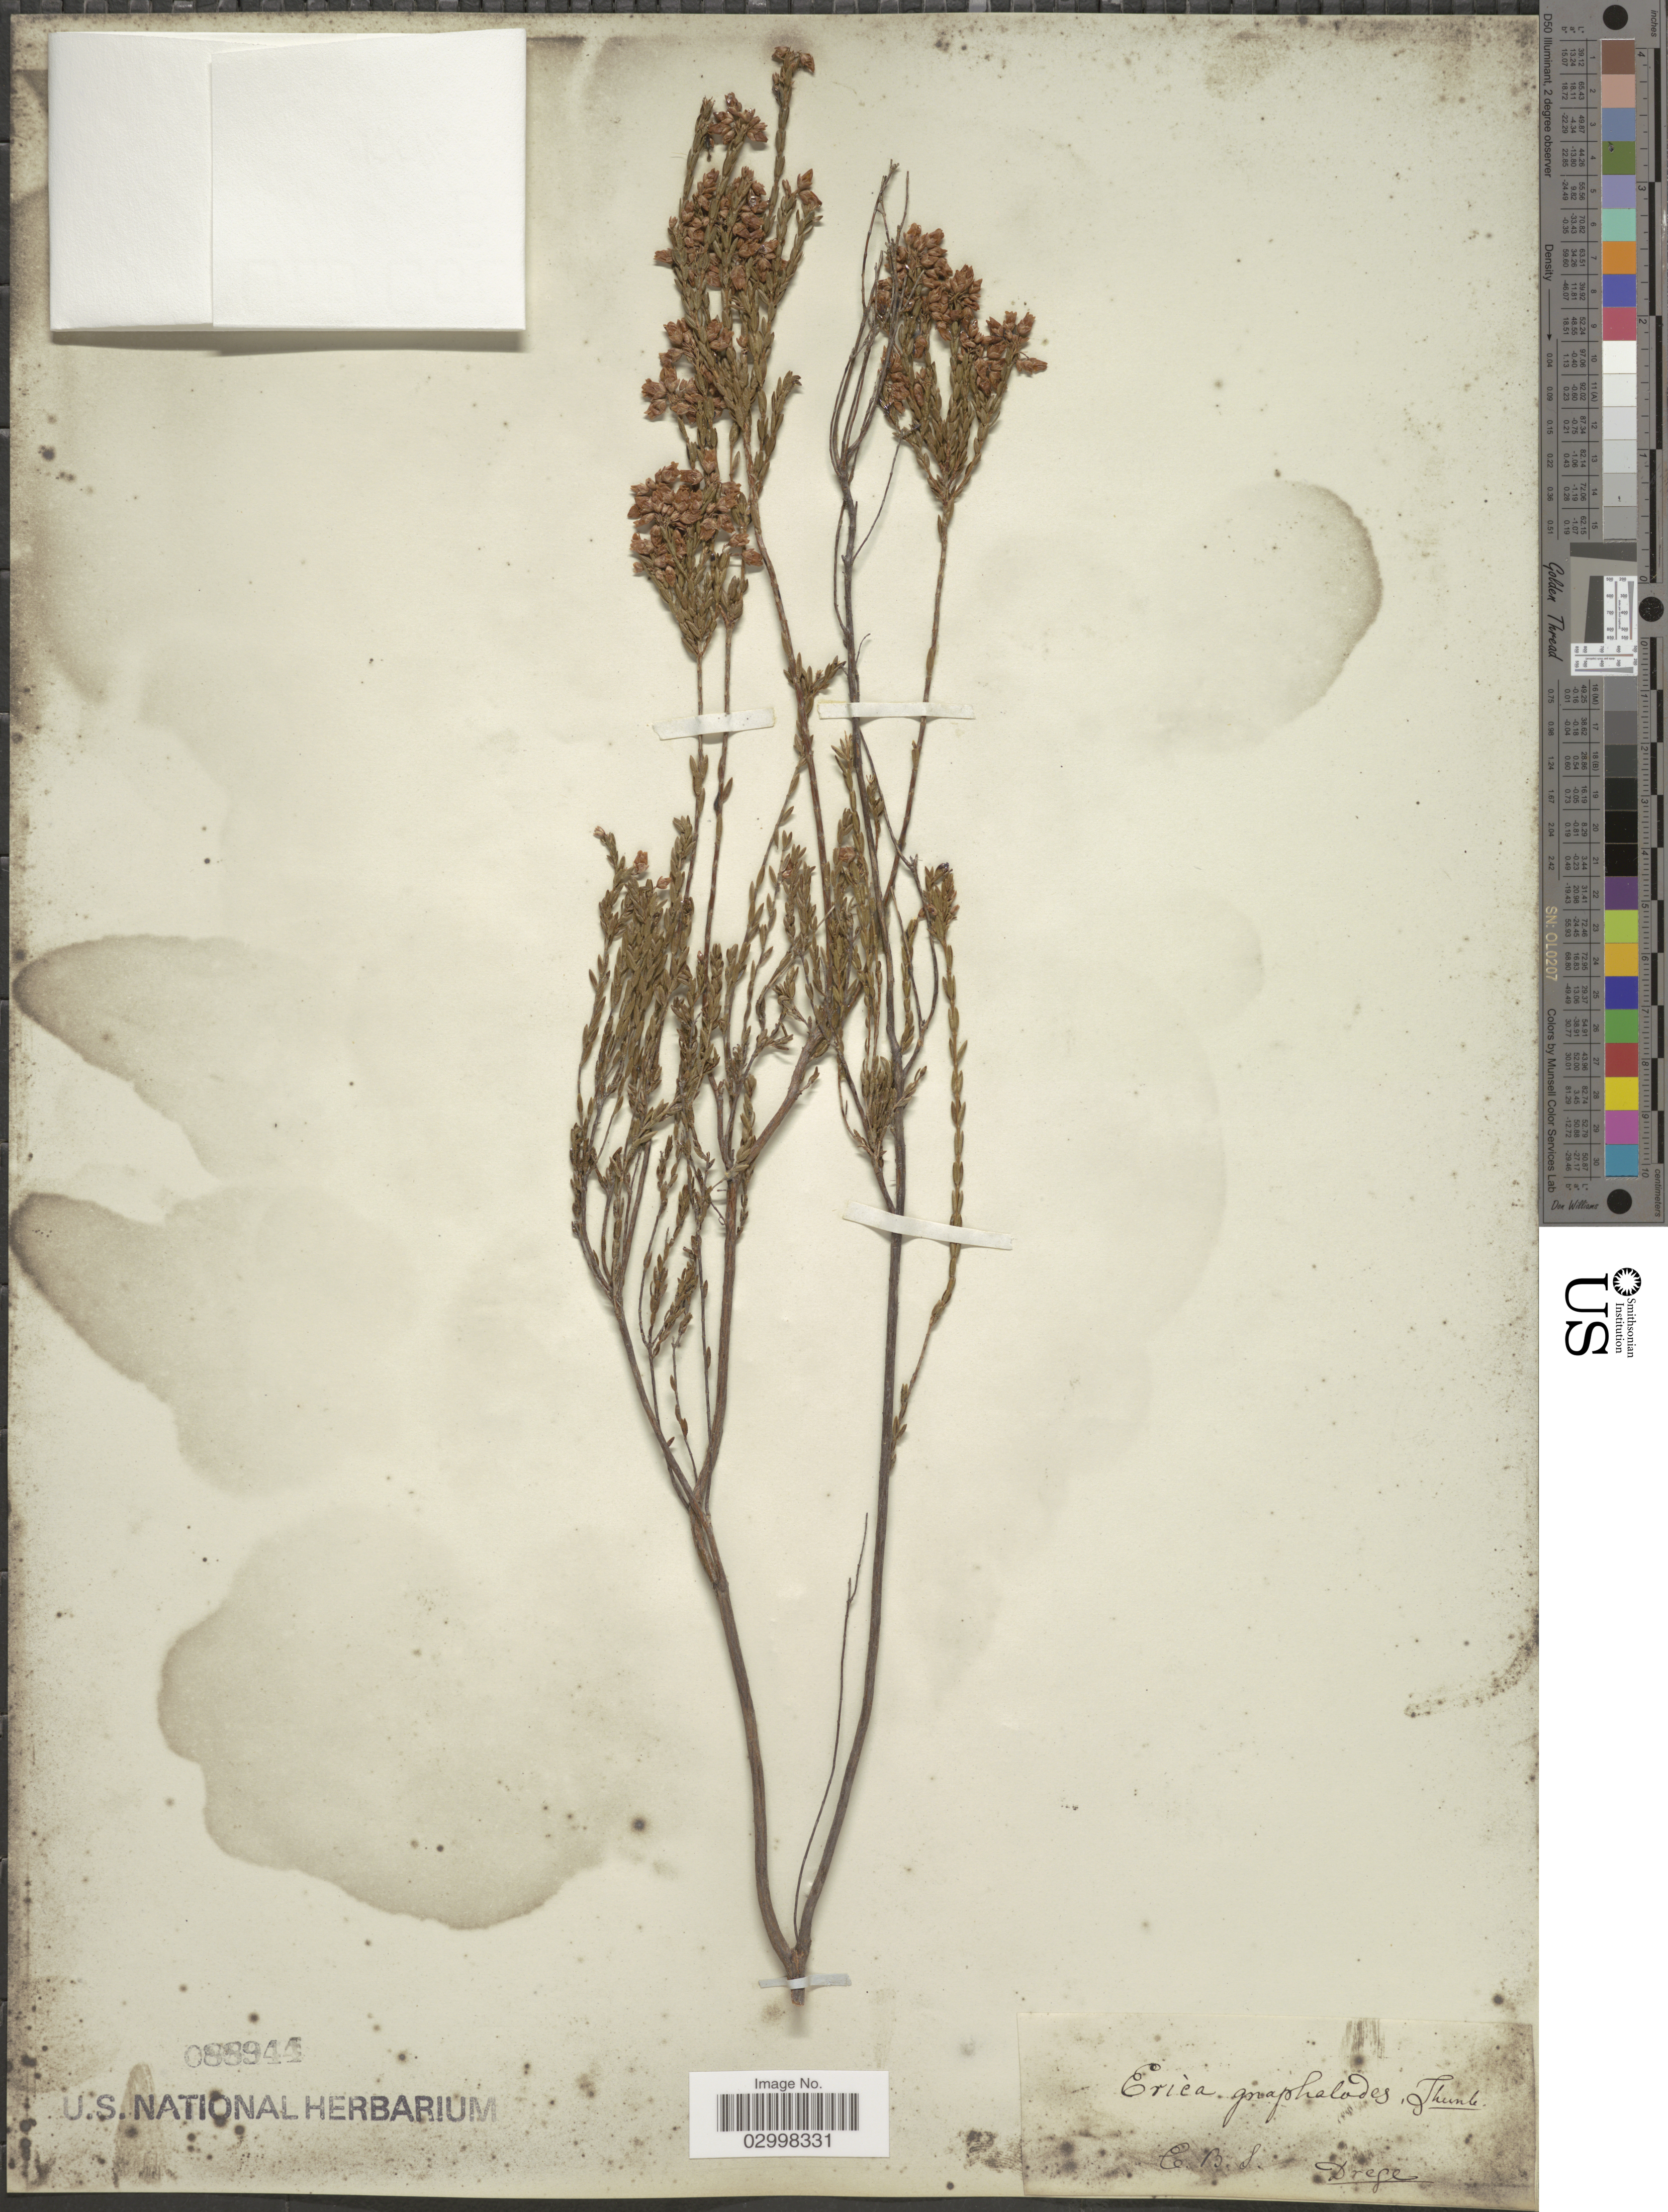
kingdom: Plantae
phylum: Tracheophyta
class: Magnoliopsida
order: Ericales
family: Ericaceae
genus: Erica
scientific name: Erica gnaphaloides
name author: L.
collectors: Drege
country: South Africa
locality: C. B. S.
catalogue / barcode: US 88944